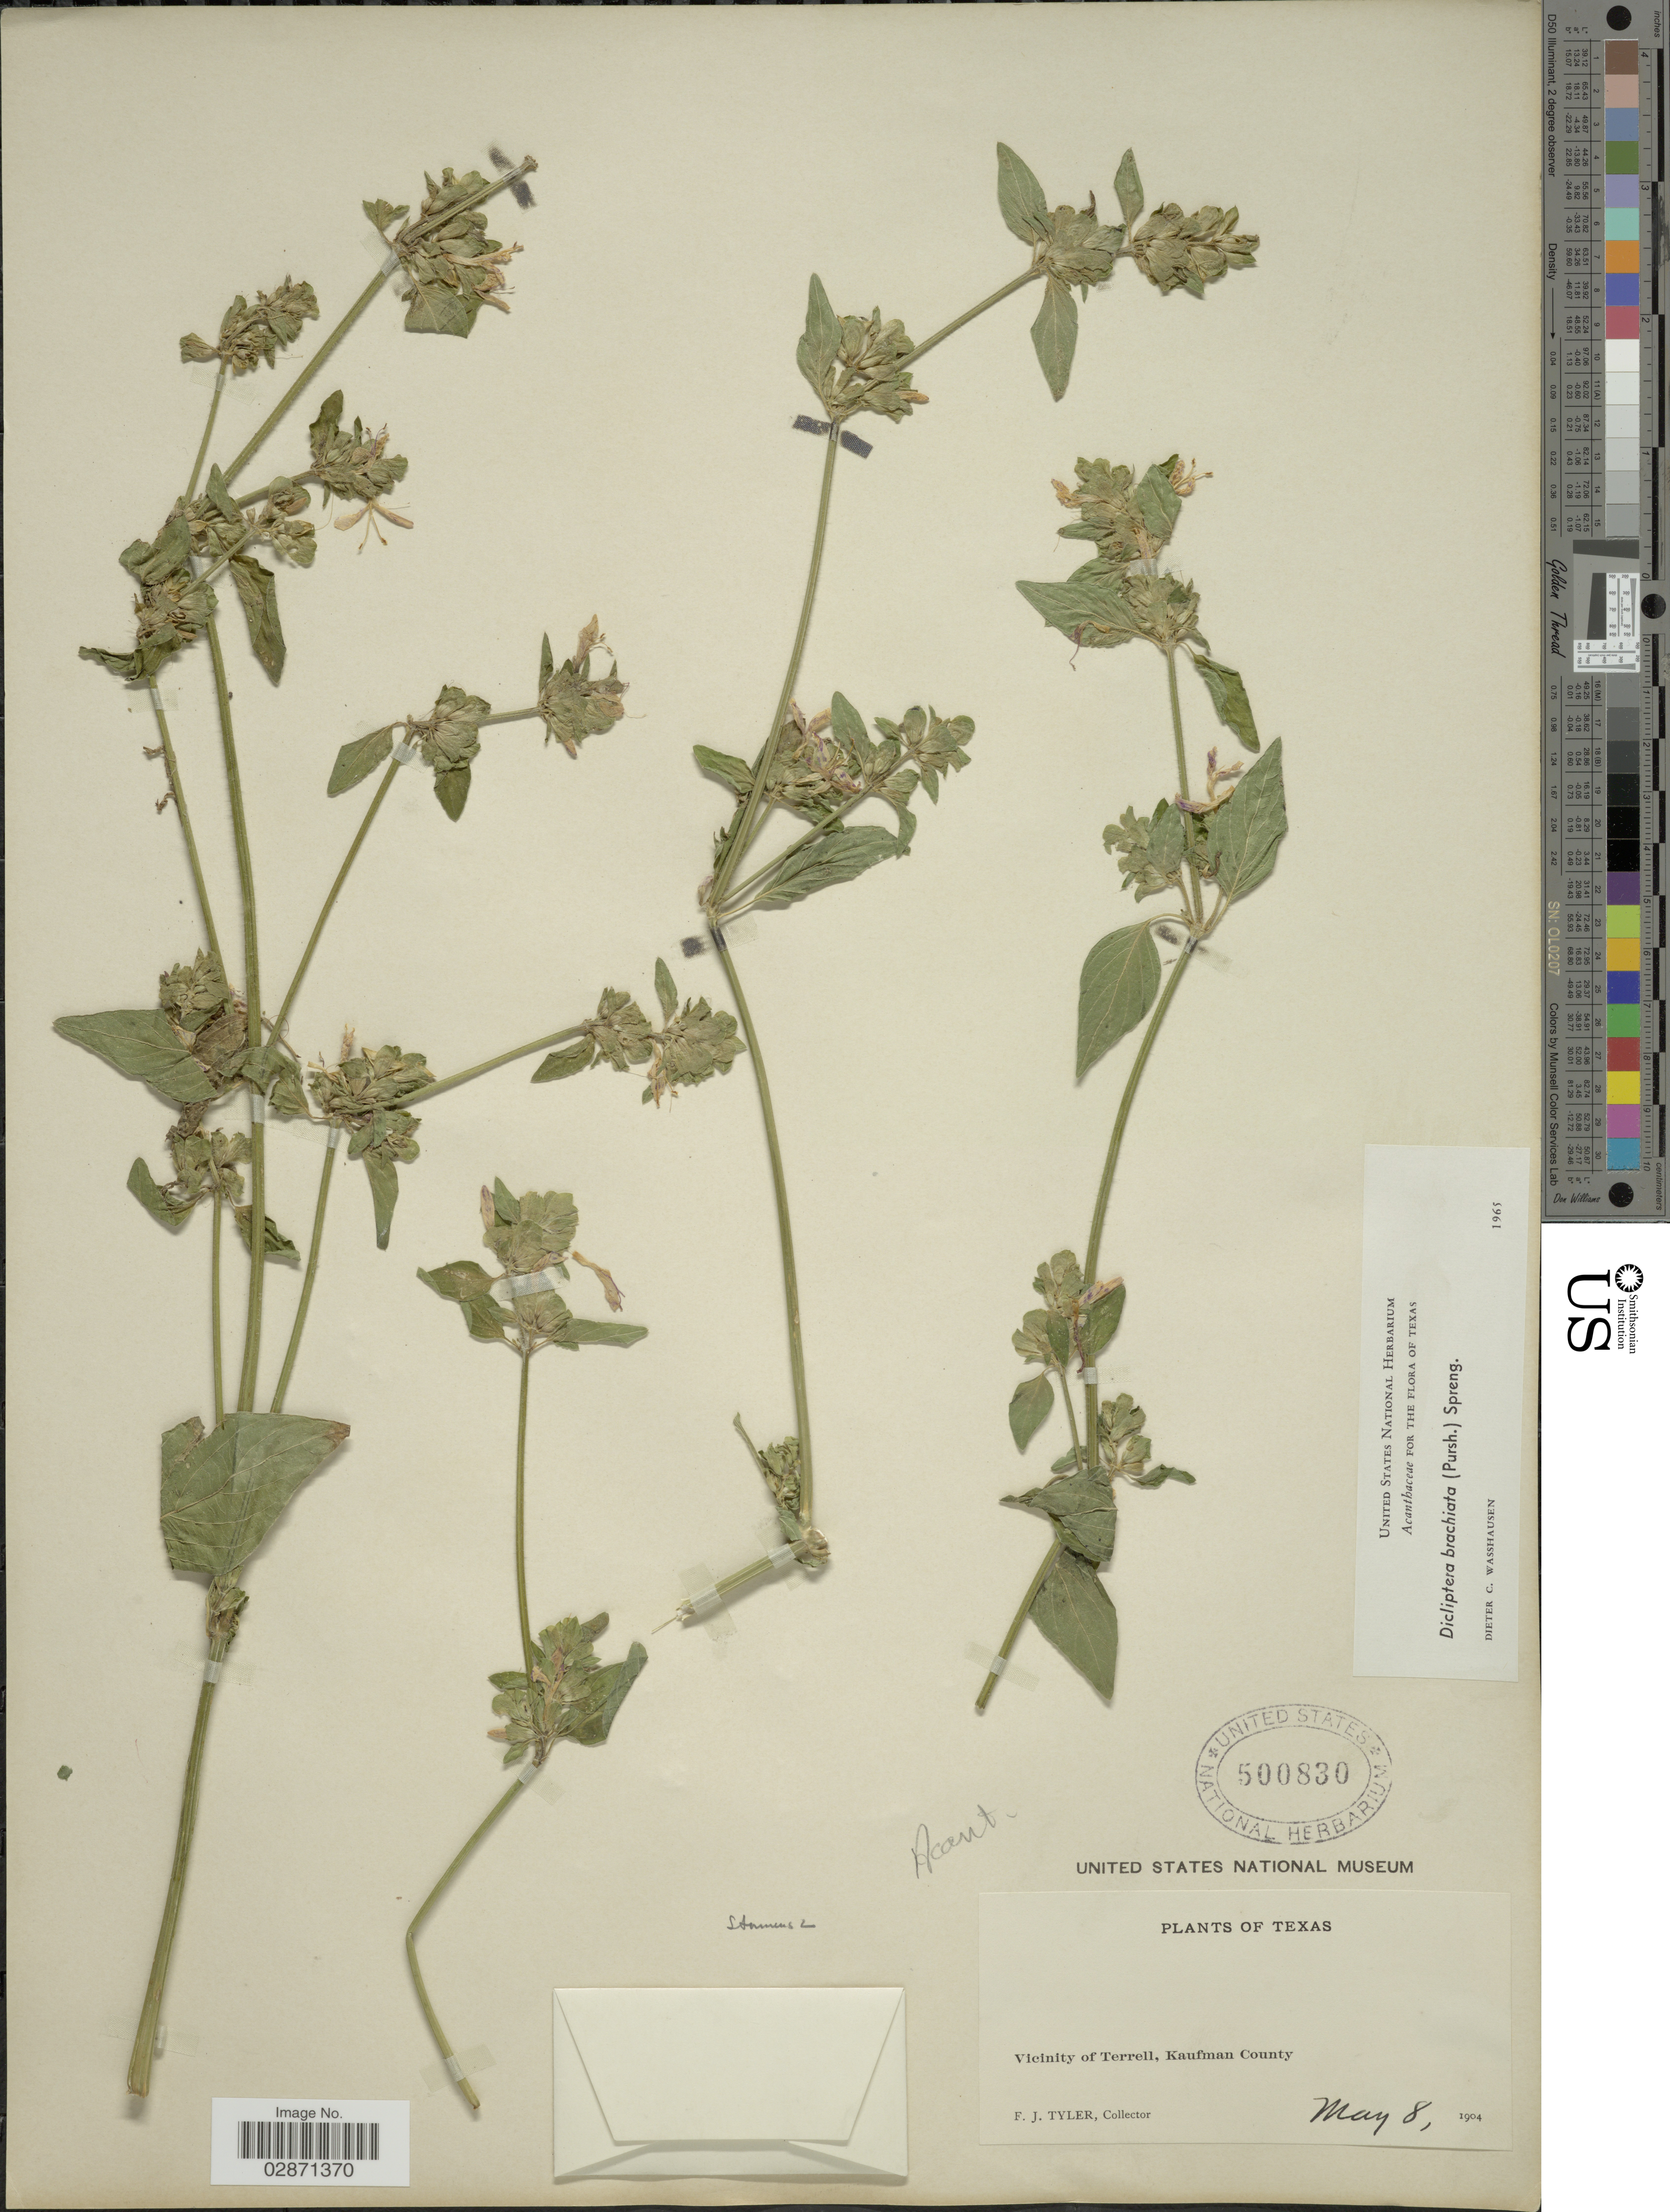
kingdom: Plantae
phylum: Tracheophyta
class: Magnoliopsida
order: Lamiales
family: Acanthaceae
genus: Dicliptera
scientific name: Dicliptera brachiata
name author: (Pursh) Spreng.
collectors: F. Tyler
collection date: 1904-05-08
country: United States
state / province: Texas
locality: Vicinity of Terrell, Kaufman County.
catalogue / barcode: US 500830